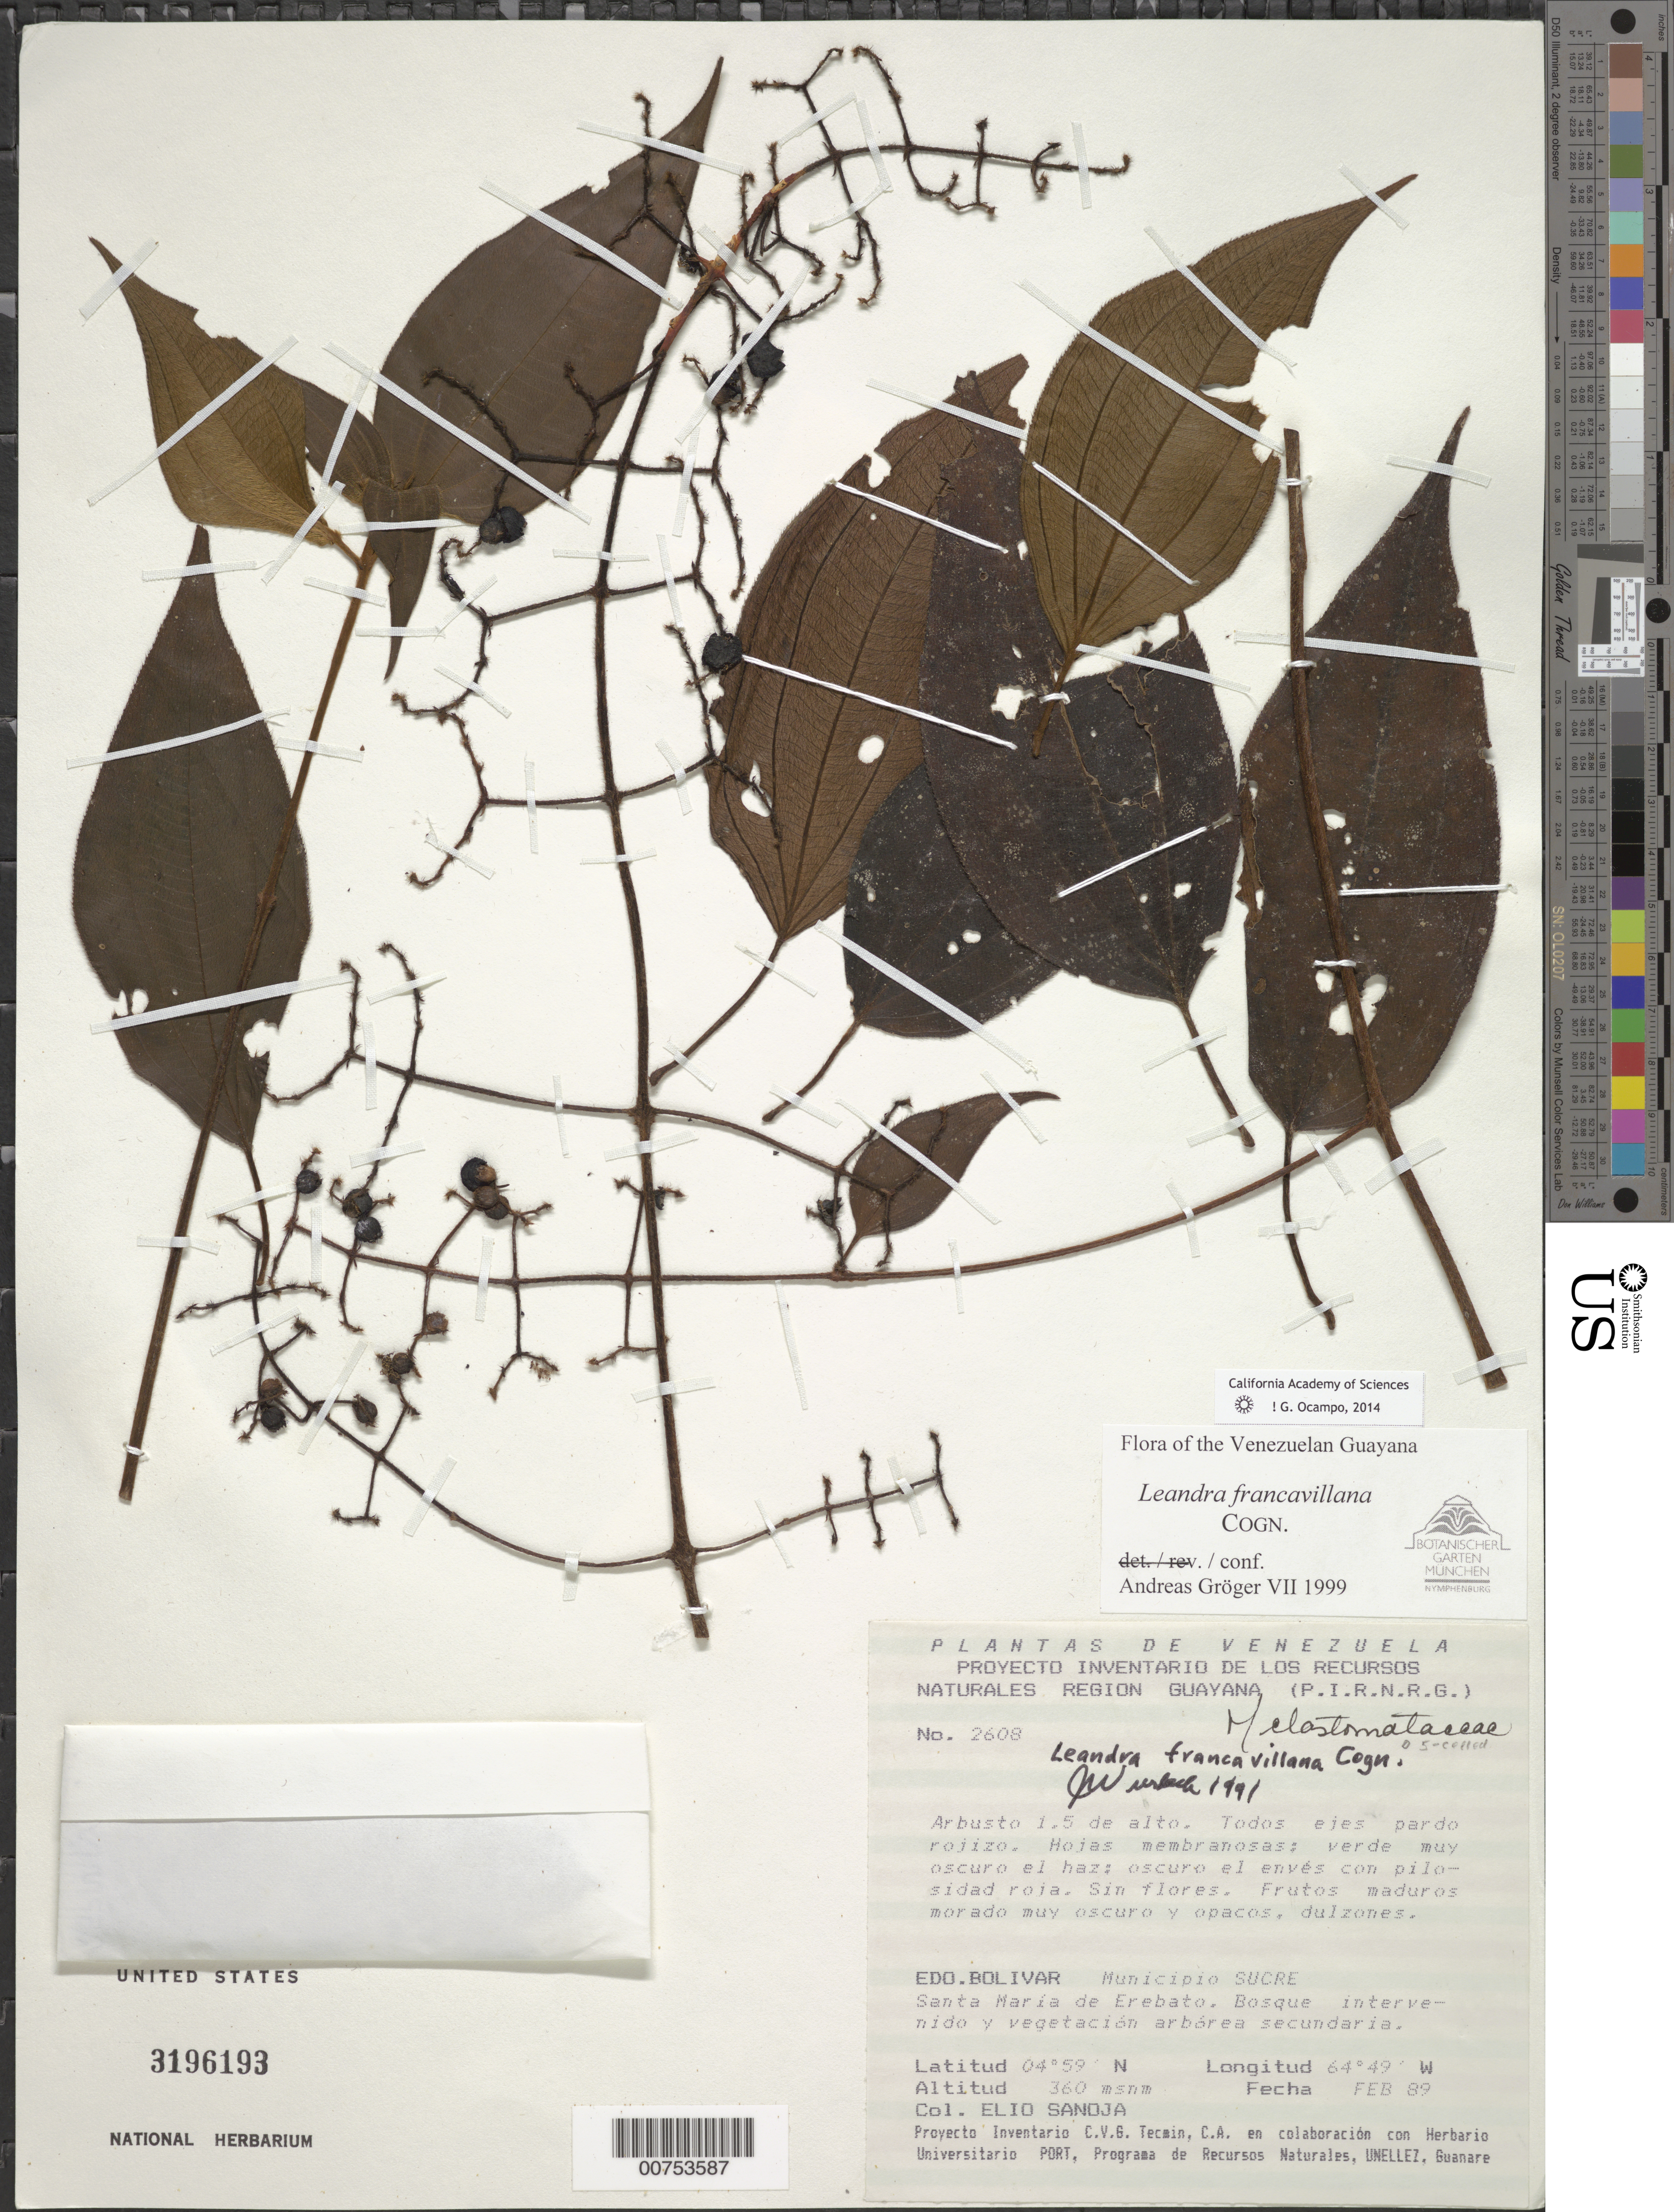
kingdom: Plantae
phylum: Tracheophyta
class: Magnoliopsida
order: Myrtales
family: Melastomataceae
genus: Leandra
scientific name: Leandra francavillana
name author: Cogn.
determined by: Gröger, A.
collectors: E. Sanoja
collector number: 2608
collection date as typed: Feb-89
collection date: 1989-02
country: Venezuela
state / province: Bolívar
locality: Mun. Sucre, Santa María de Erebato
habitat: Bosque intervenido y vegetación arborea secundaria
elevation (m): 360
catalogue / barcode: US 3196193